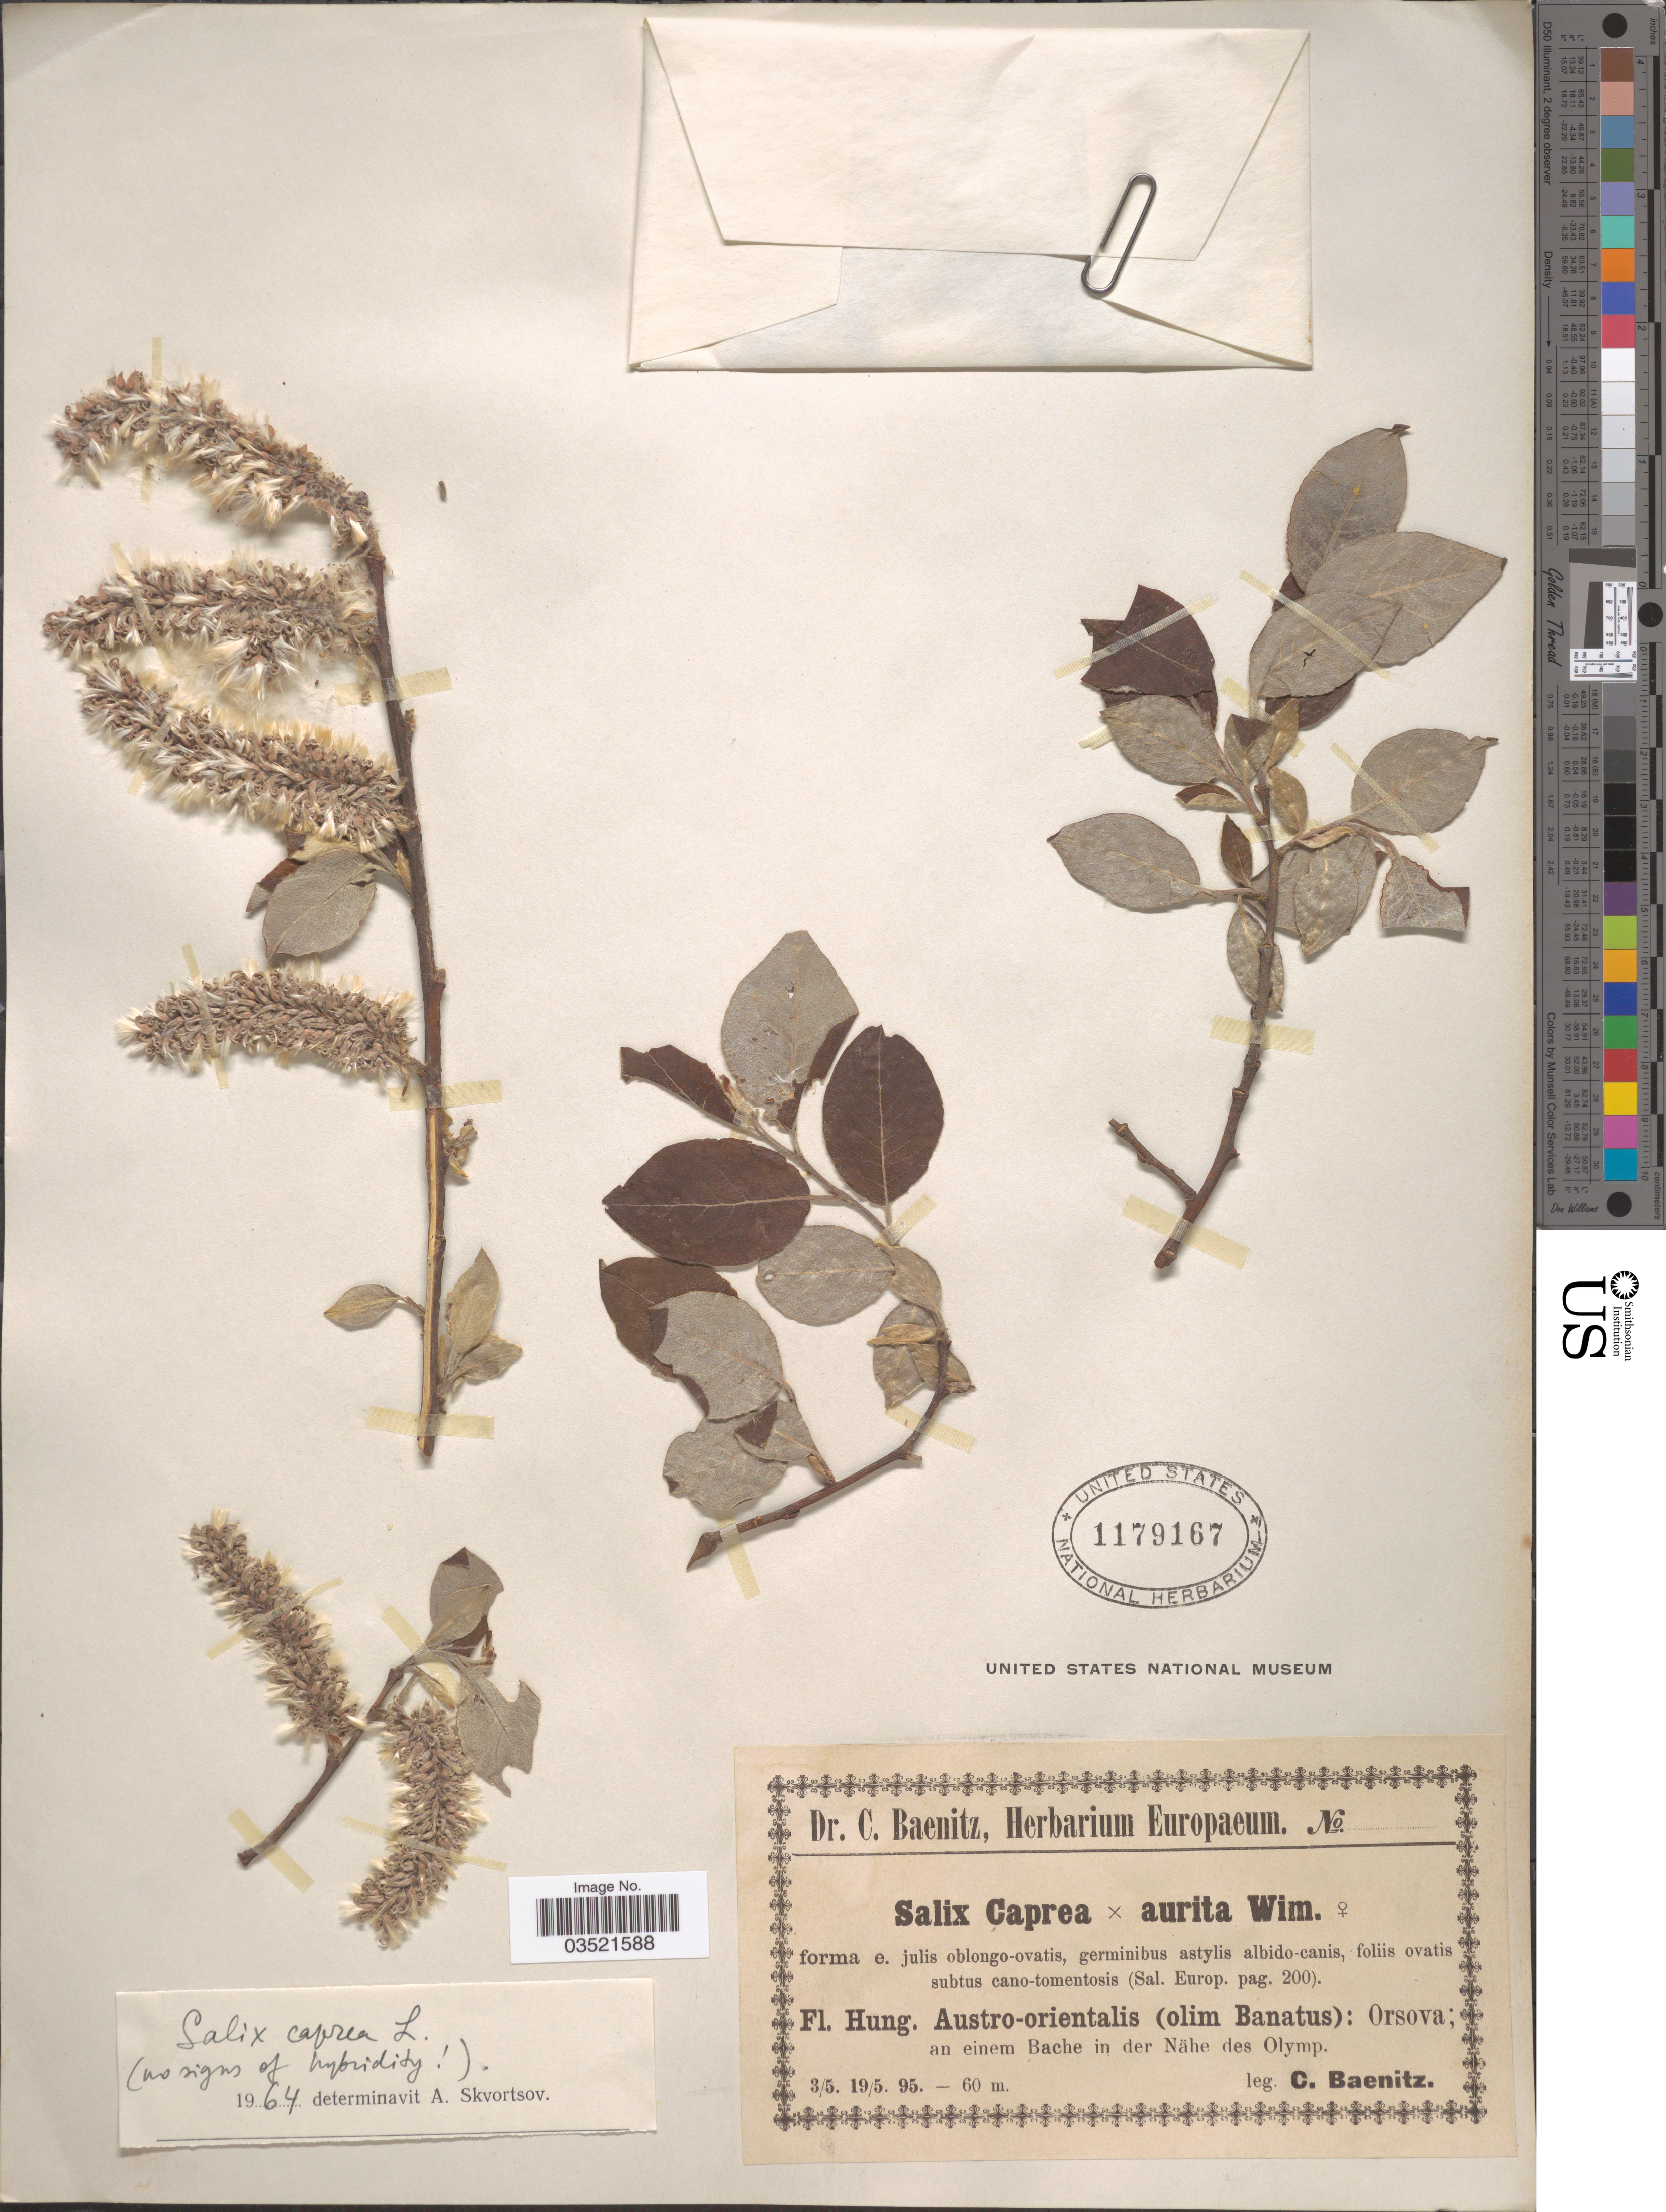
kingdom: Plantae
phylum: Tracheophyta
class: Magnoliopsida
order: Malpighiales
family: Salicaceae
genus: Salix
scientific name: Salix caprea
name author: L.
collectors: C. G. Baenitz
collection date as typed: Transcribed d/m/y: 3/5/95 to 19/5/95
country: Hungary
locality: Hung. Austro-orientalis (olim Banatus): Orsova; an einem Bache in de Nähe des Olymp.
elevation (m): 60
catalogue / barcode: US 1179167